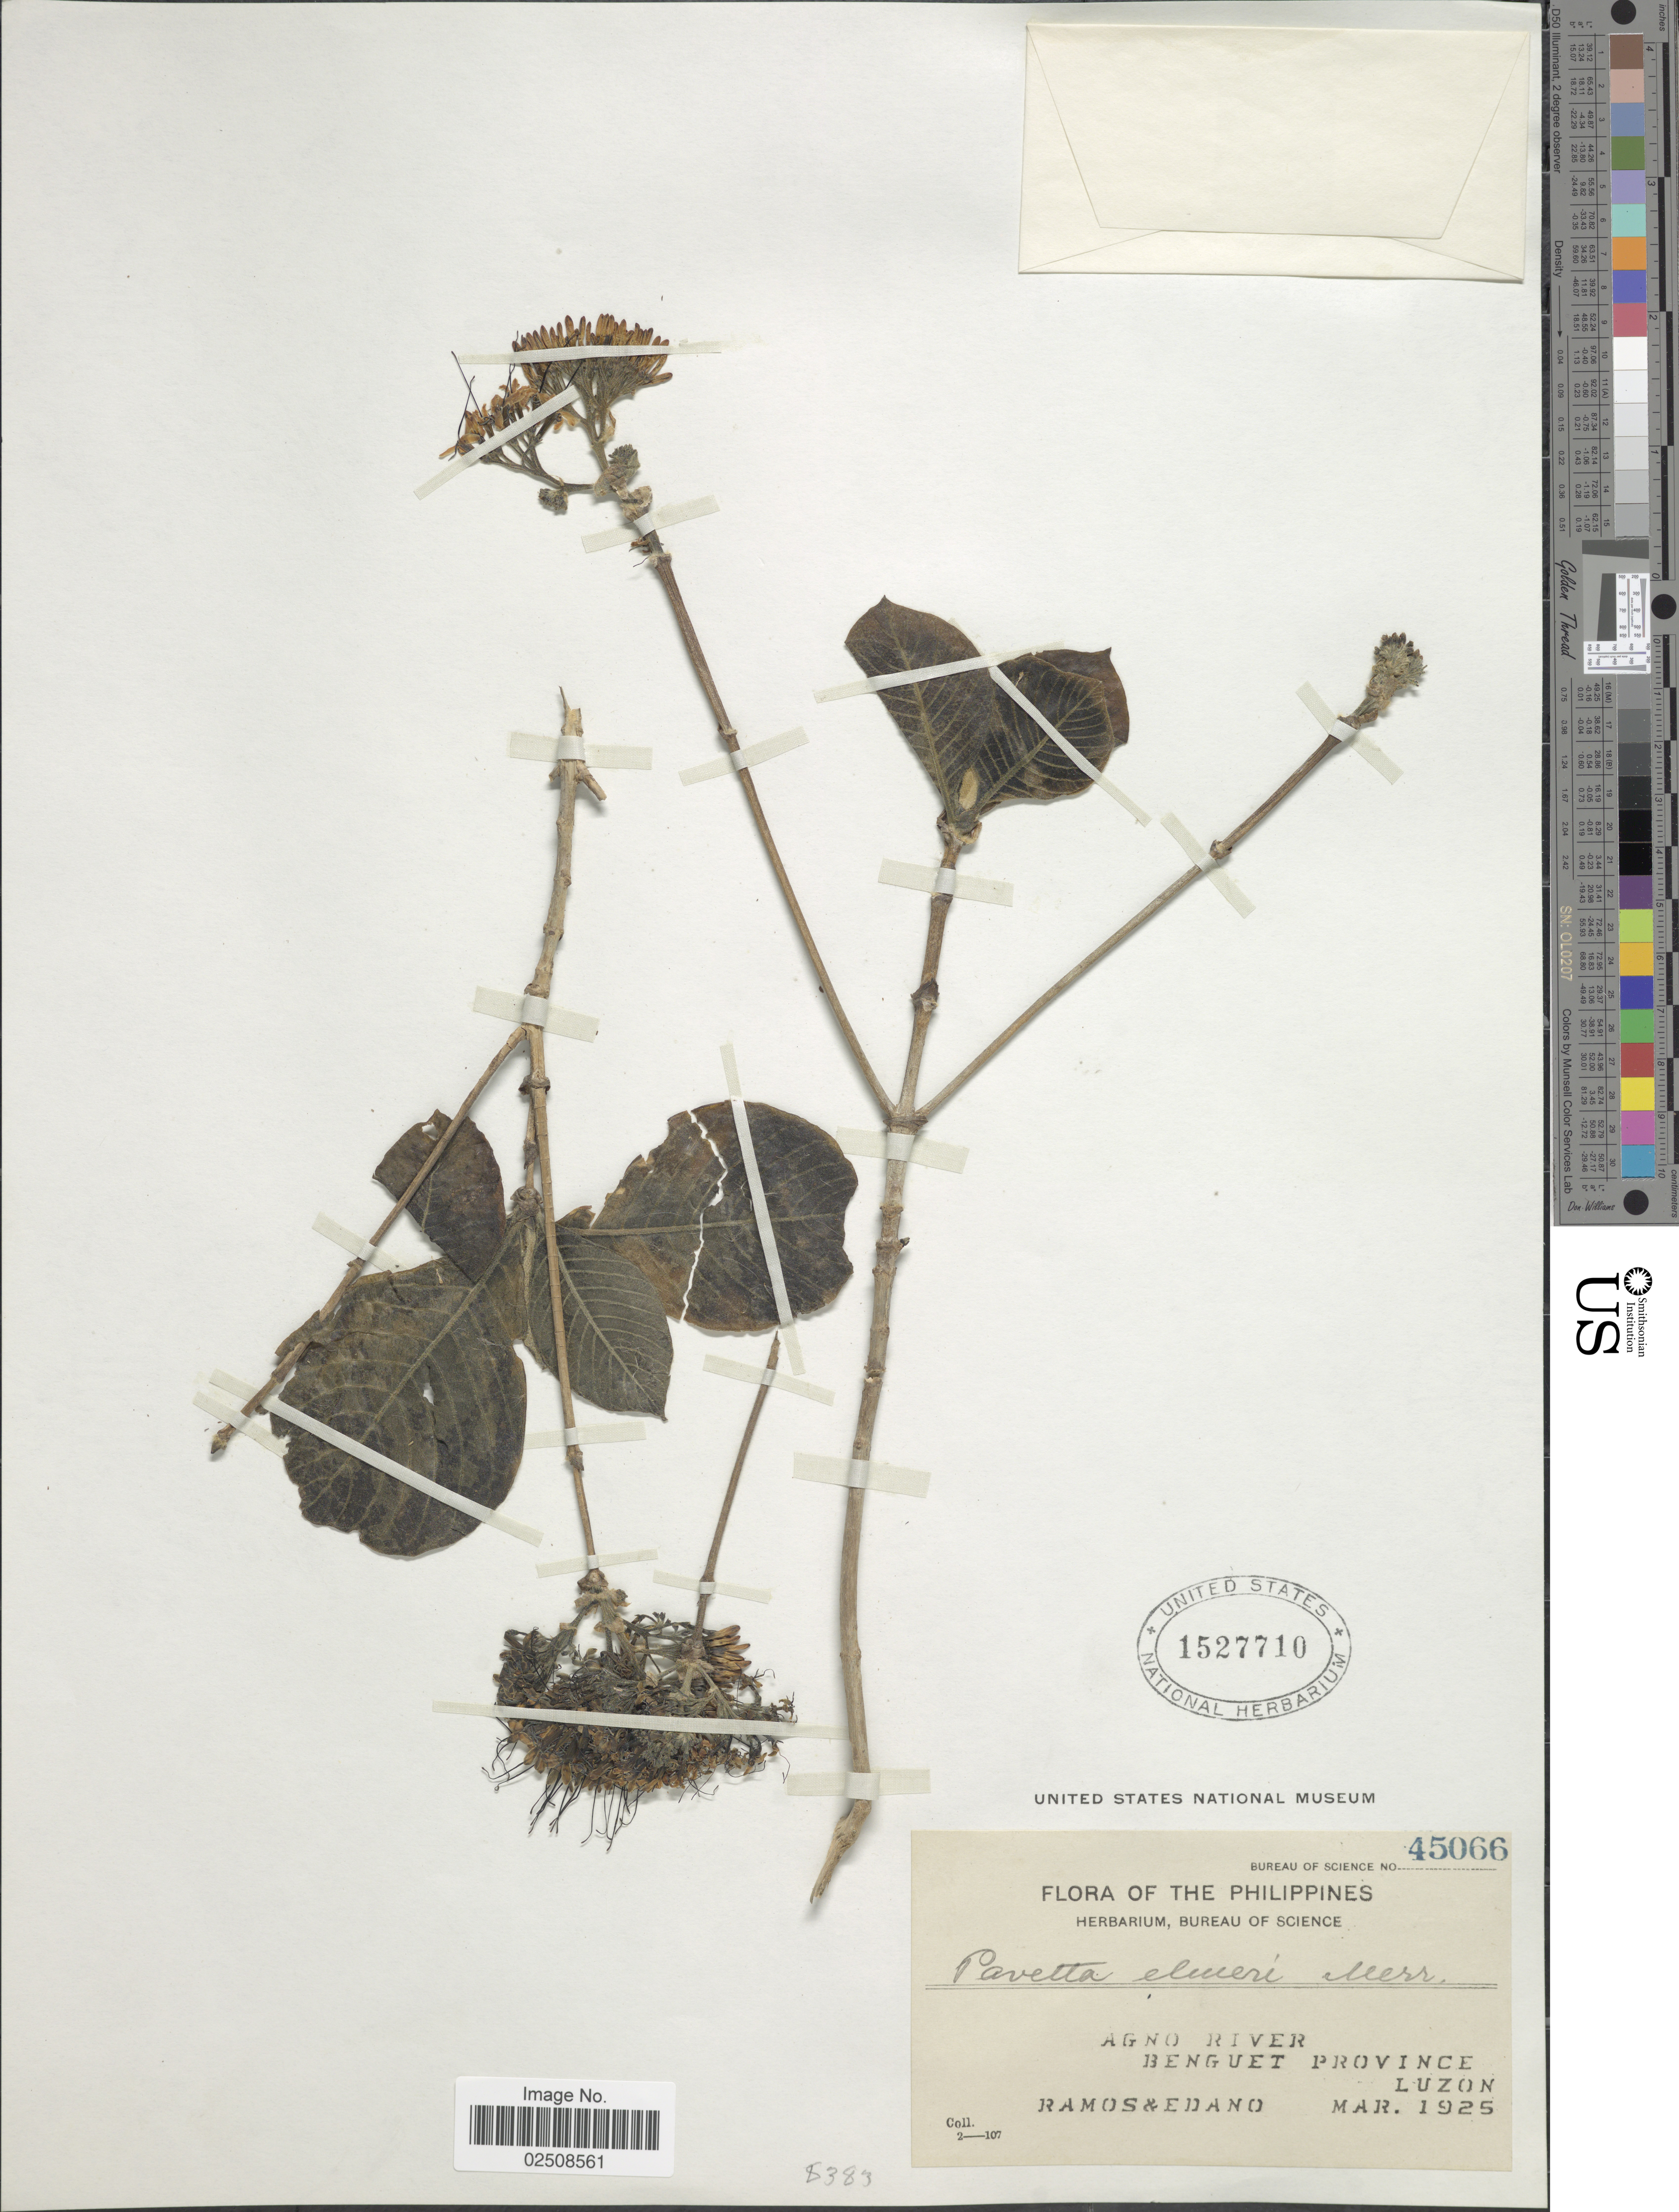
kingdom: Plantae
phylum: Tracheophyta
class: Magnoliopsida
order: Gentianales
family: Rubiaceae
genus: Pavetta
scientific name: Pavetta elmeri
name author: Merr.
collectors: -. Ramos & -. Edano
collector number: Bureau of Science 45066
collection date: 1925-03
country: Philippines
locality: Agno River. Benguet Province. Luzon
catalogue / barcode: US 1527710